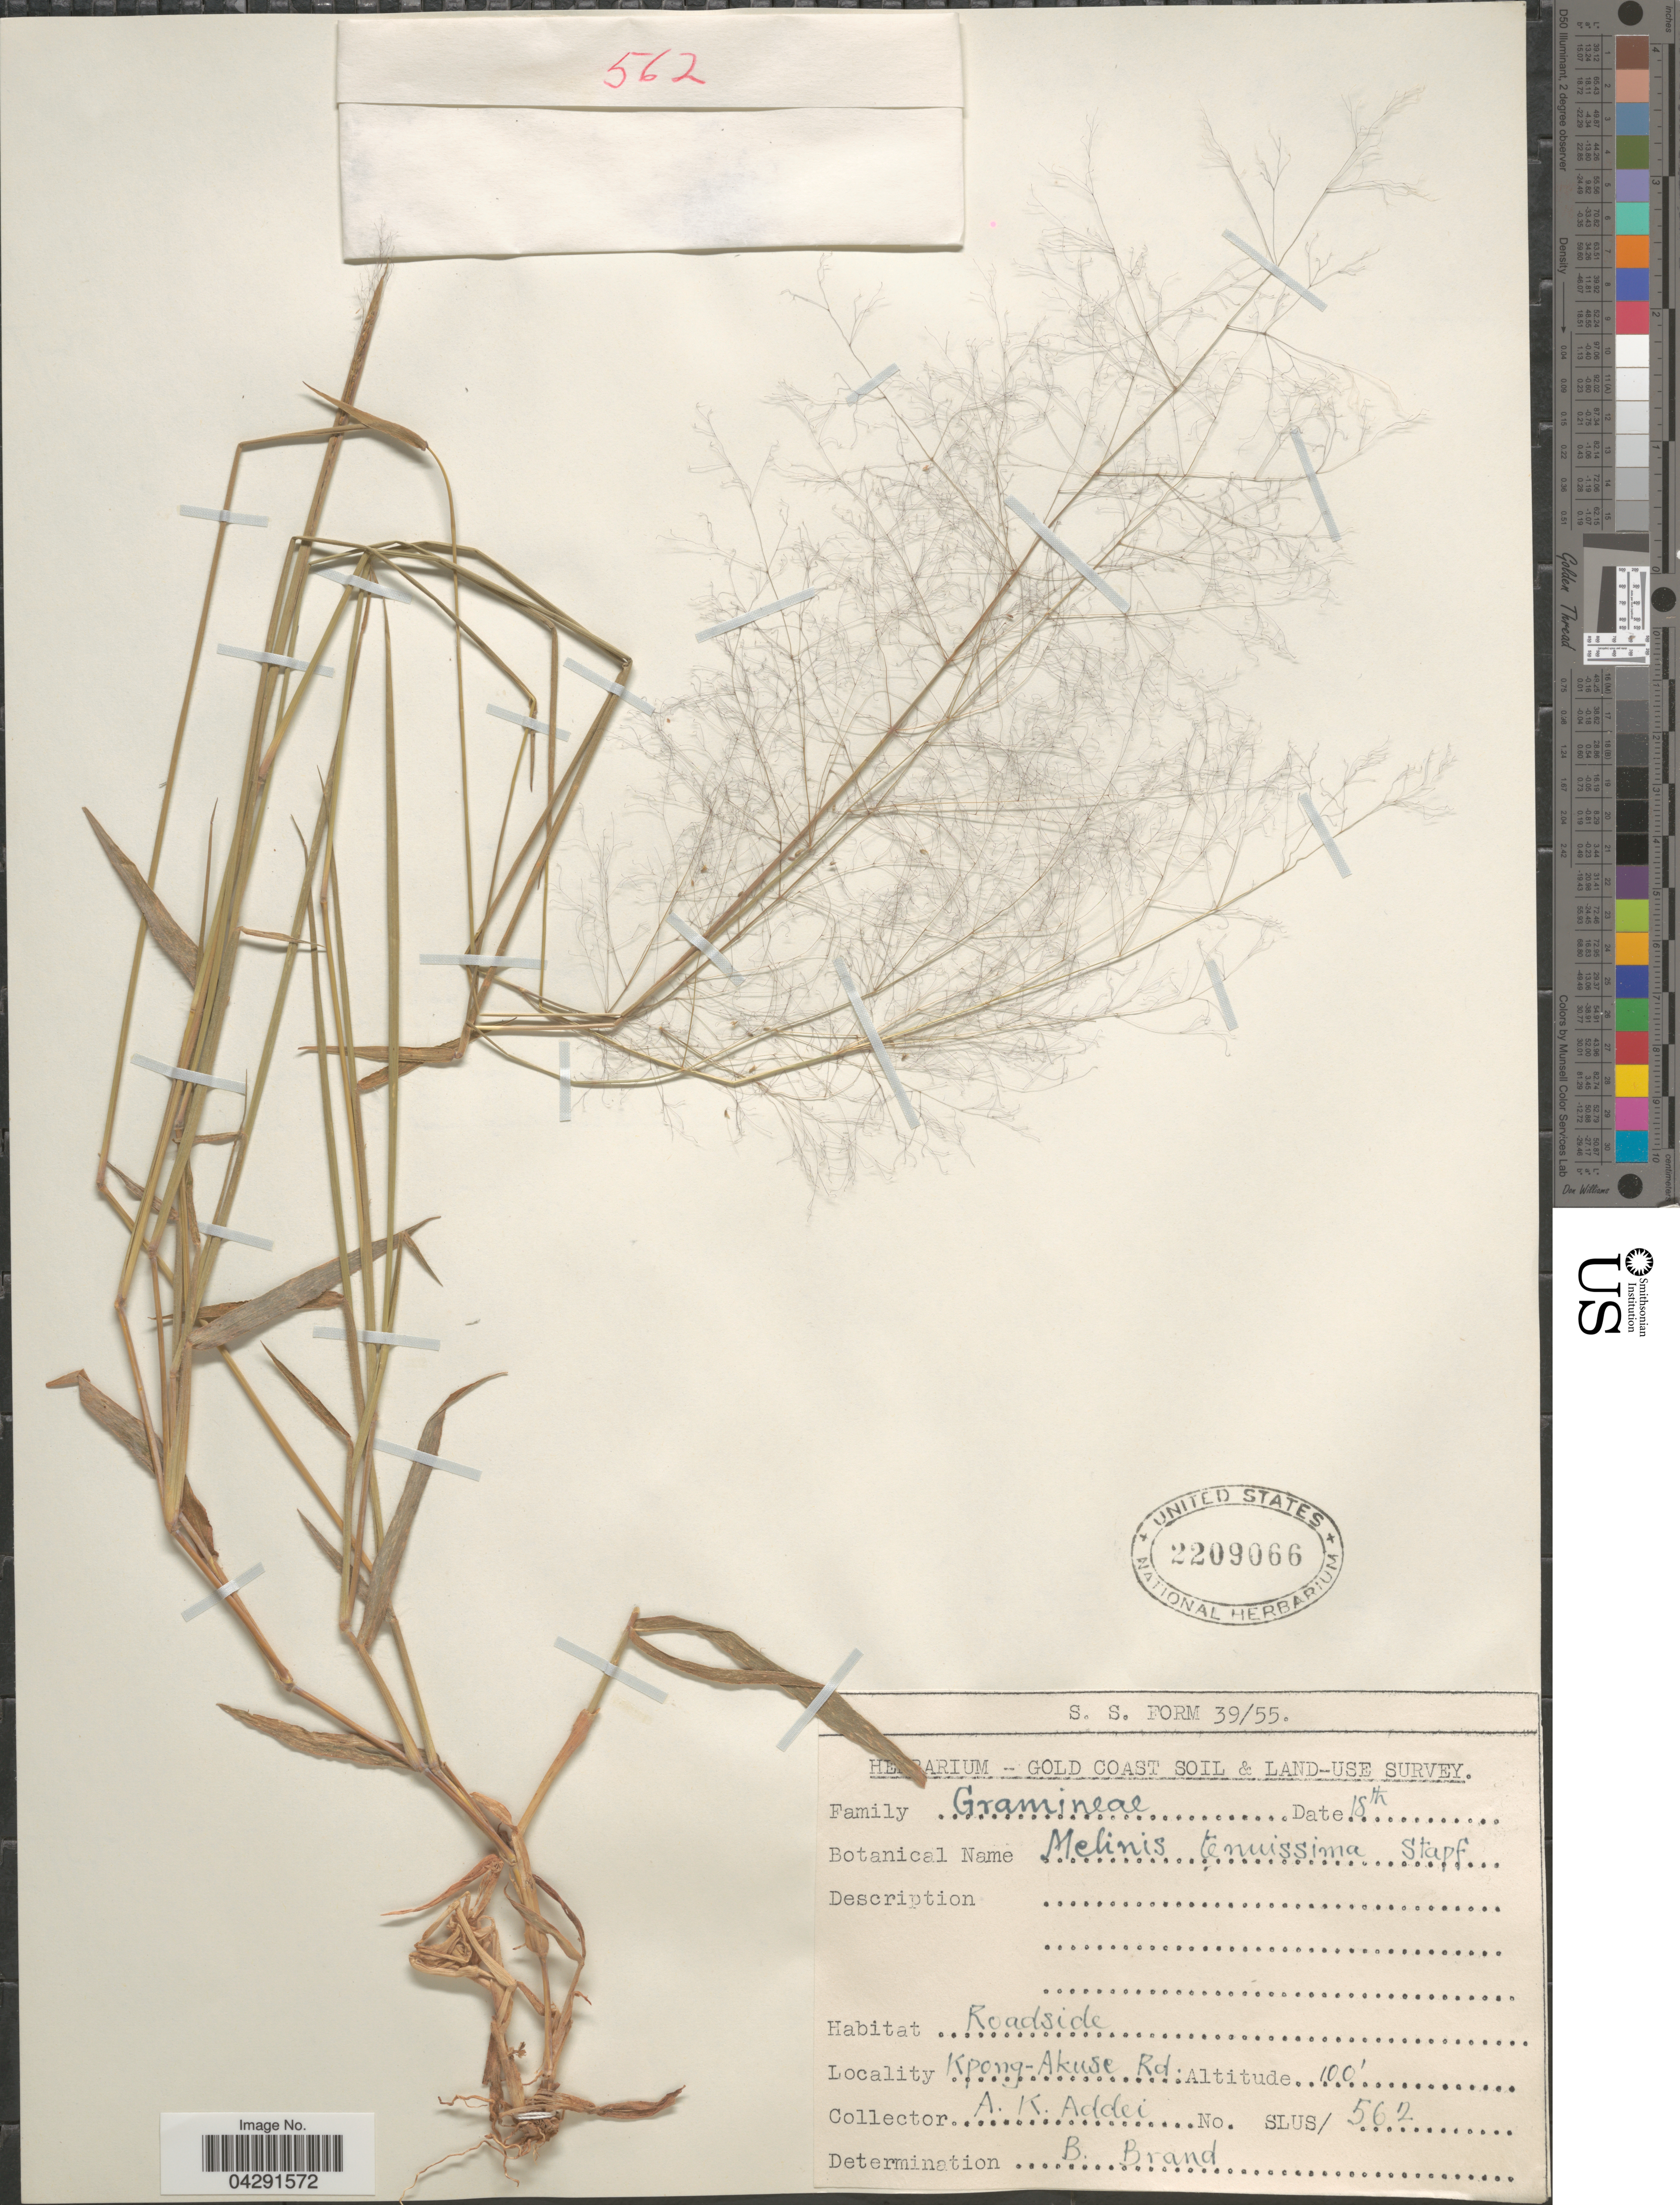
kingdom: Plantae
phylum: Tracheophyta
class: Liliopsida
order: Poales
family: Poaceae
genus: Melinis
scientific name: Melinis tenuissima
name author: Stapf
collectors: A. Addei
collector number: SLUS/562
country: Ghana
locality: Gold Coast Soil & Land-Use Survey. Roadside. Kpong-Akuse Rd.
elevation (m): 30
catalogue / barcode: US 2209066